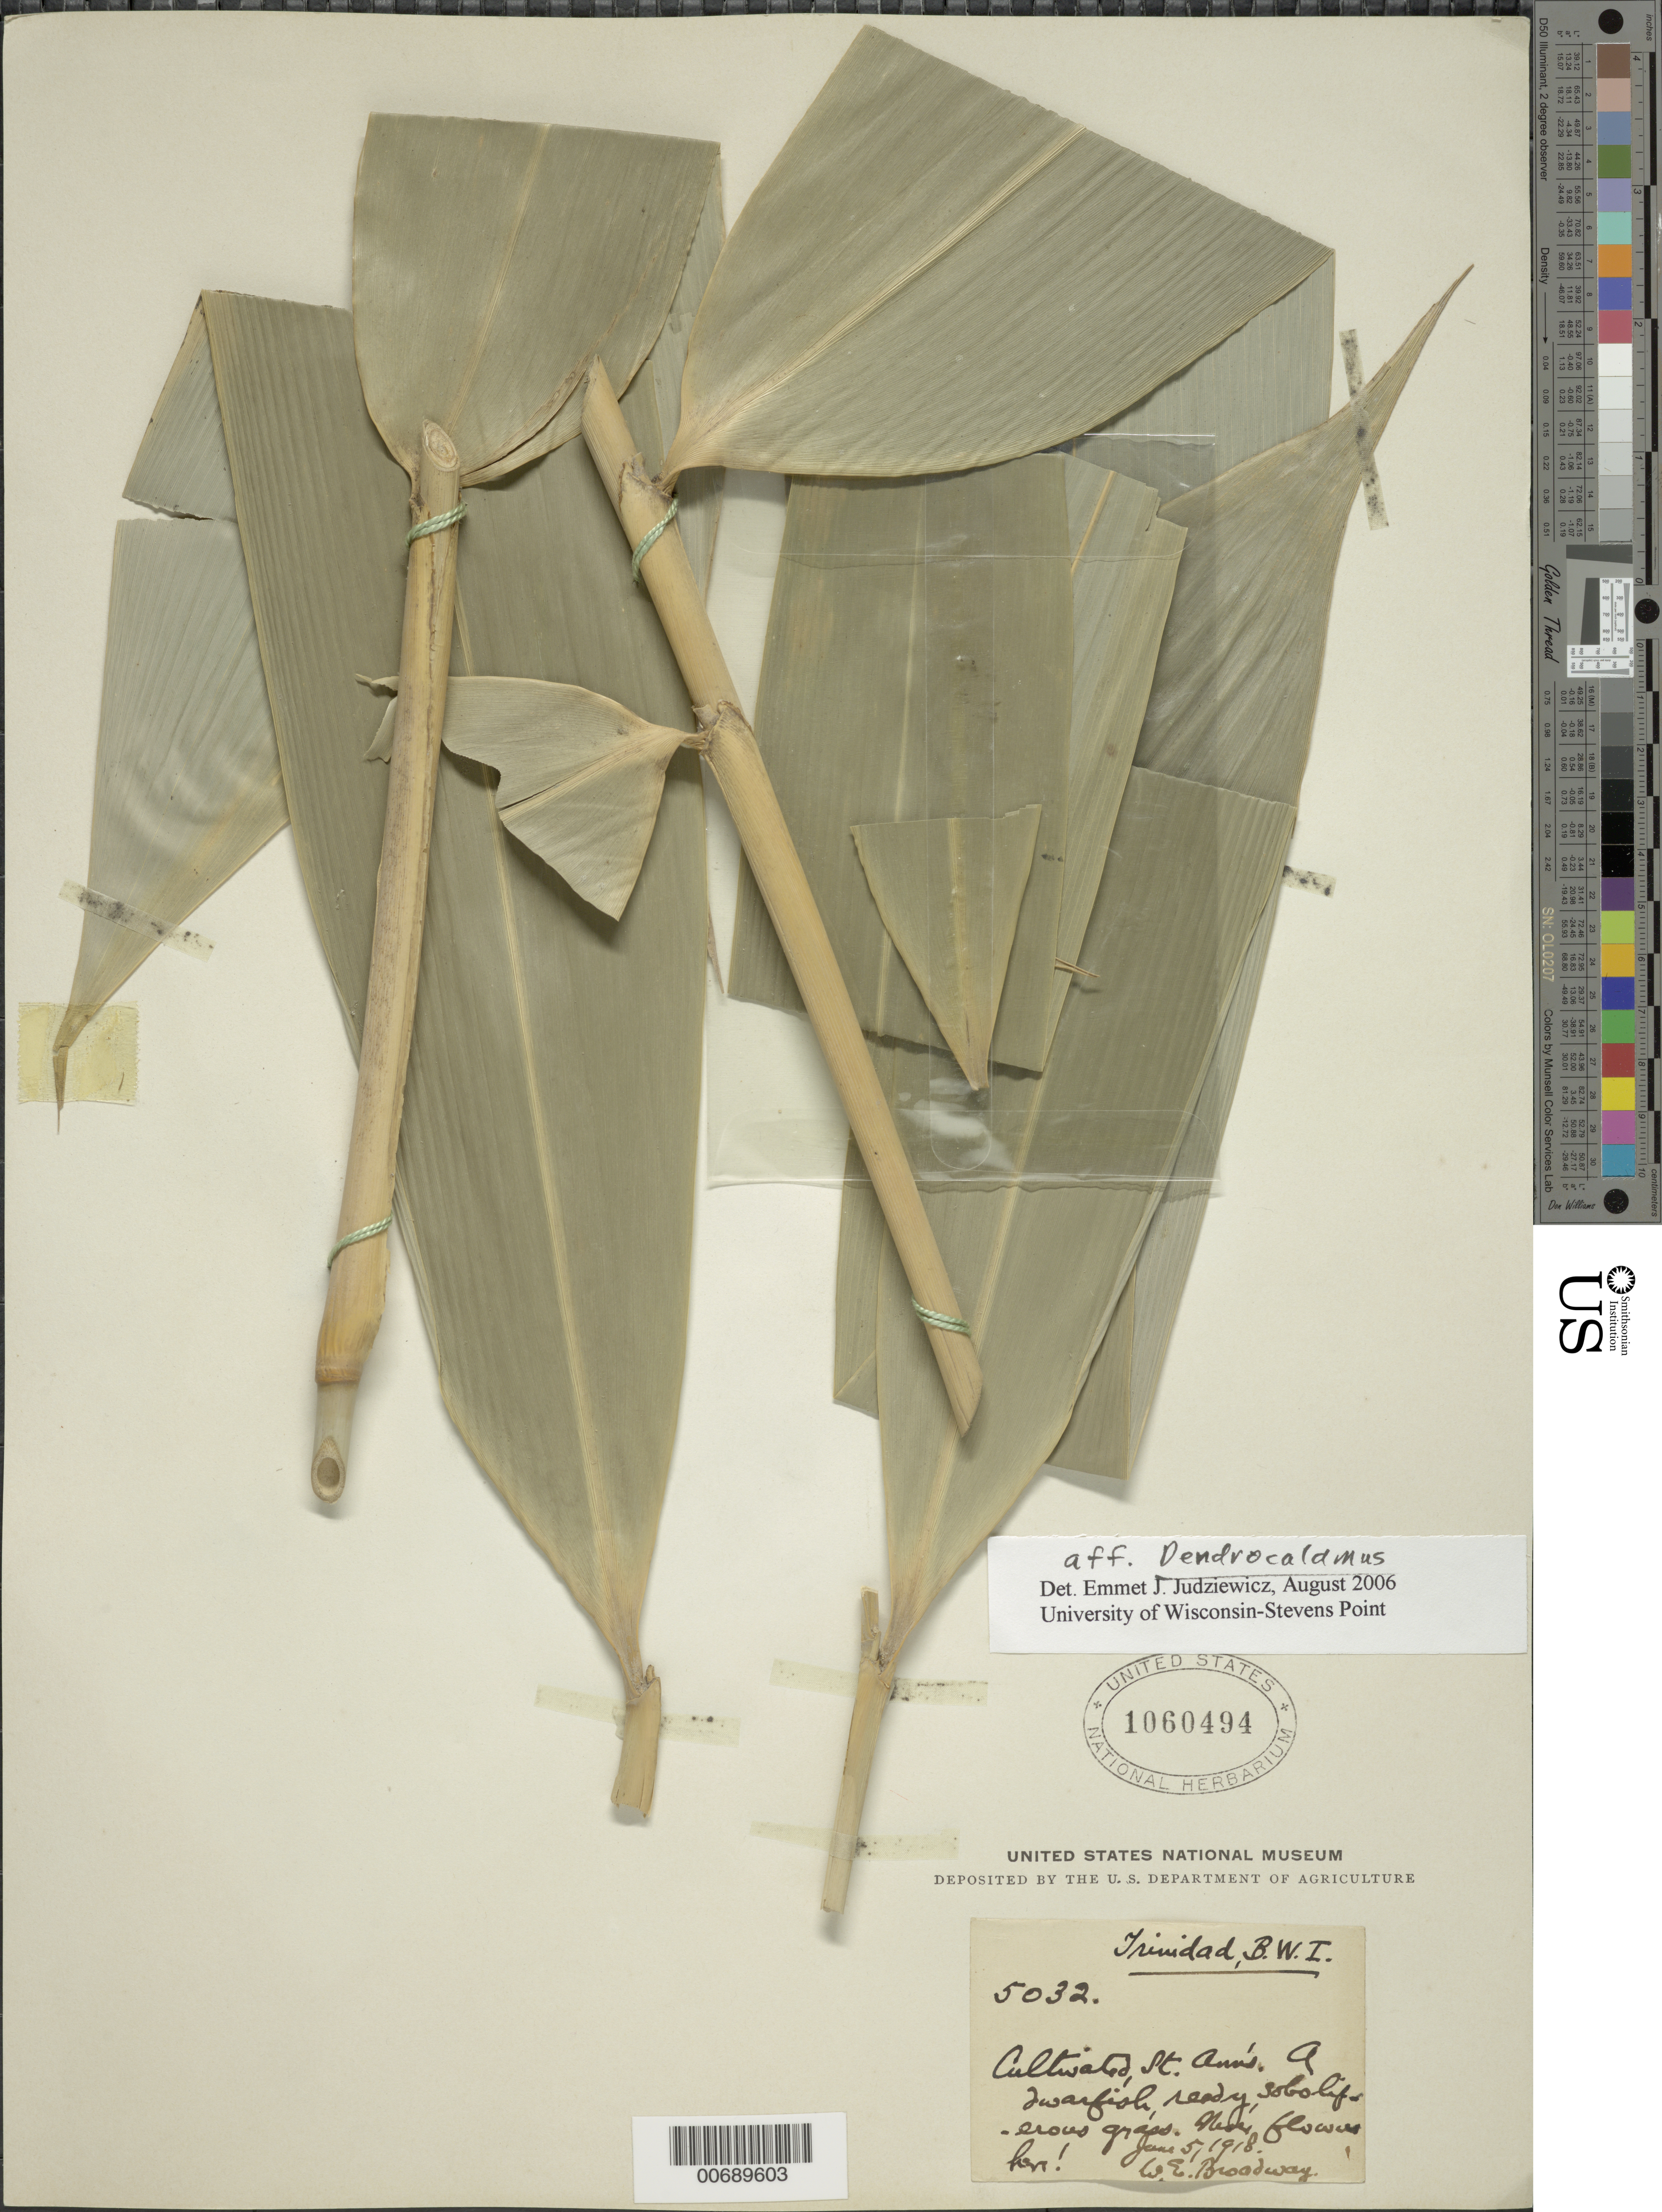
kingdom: Plantae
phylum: Tracheophyta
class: Liliopsida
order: Poales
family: Poaceae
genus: Dendrocalamus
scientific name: Dendrocalamus sp.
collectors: W. E. Broadway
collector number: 5032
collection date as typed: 05 Jun 1918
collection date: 1918-06-05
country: Trinidad and Tobago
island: Trinidad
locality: St. Ann's.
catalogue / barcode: US 1060494